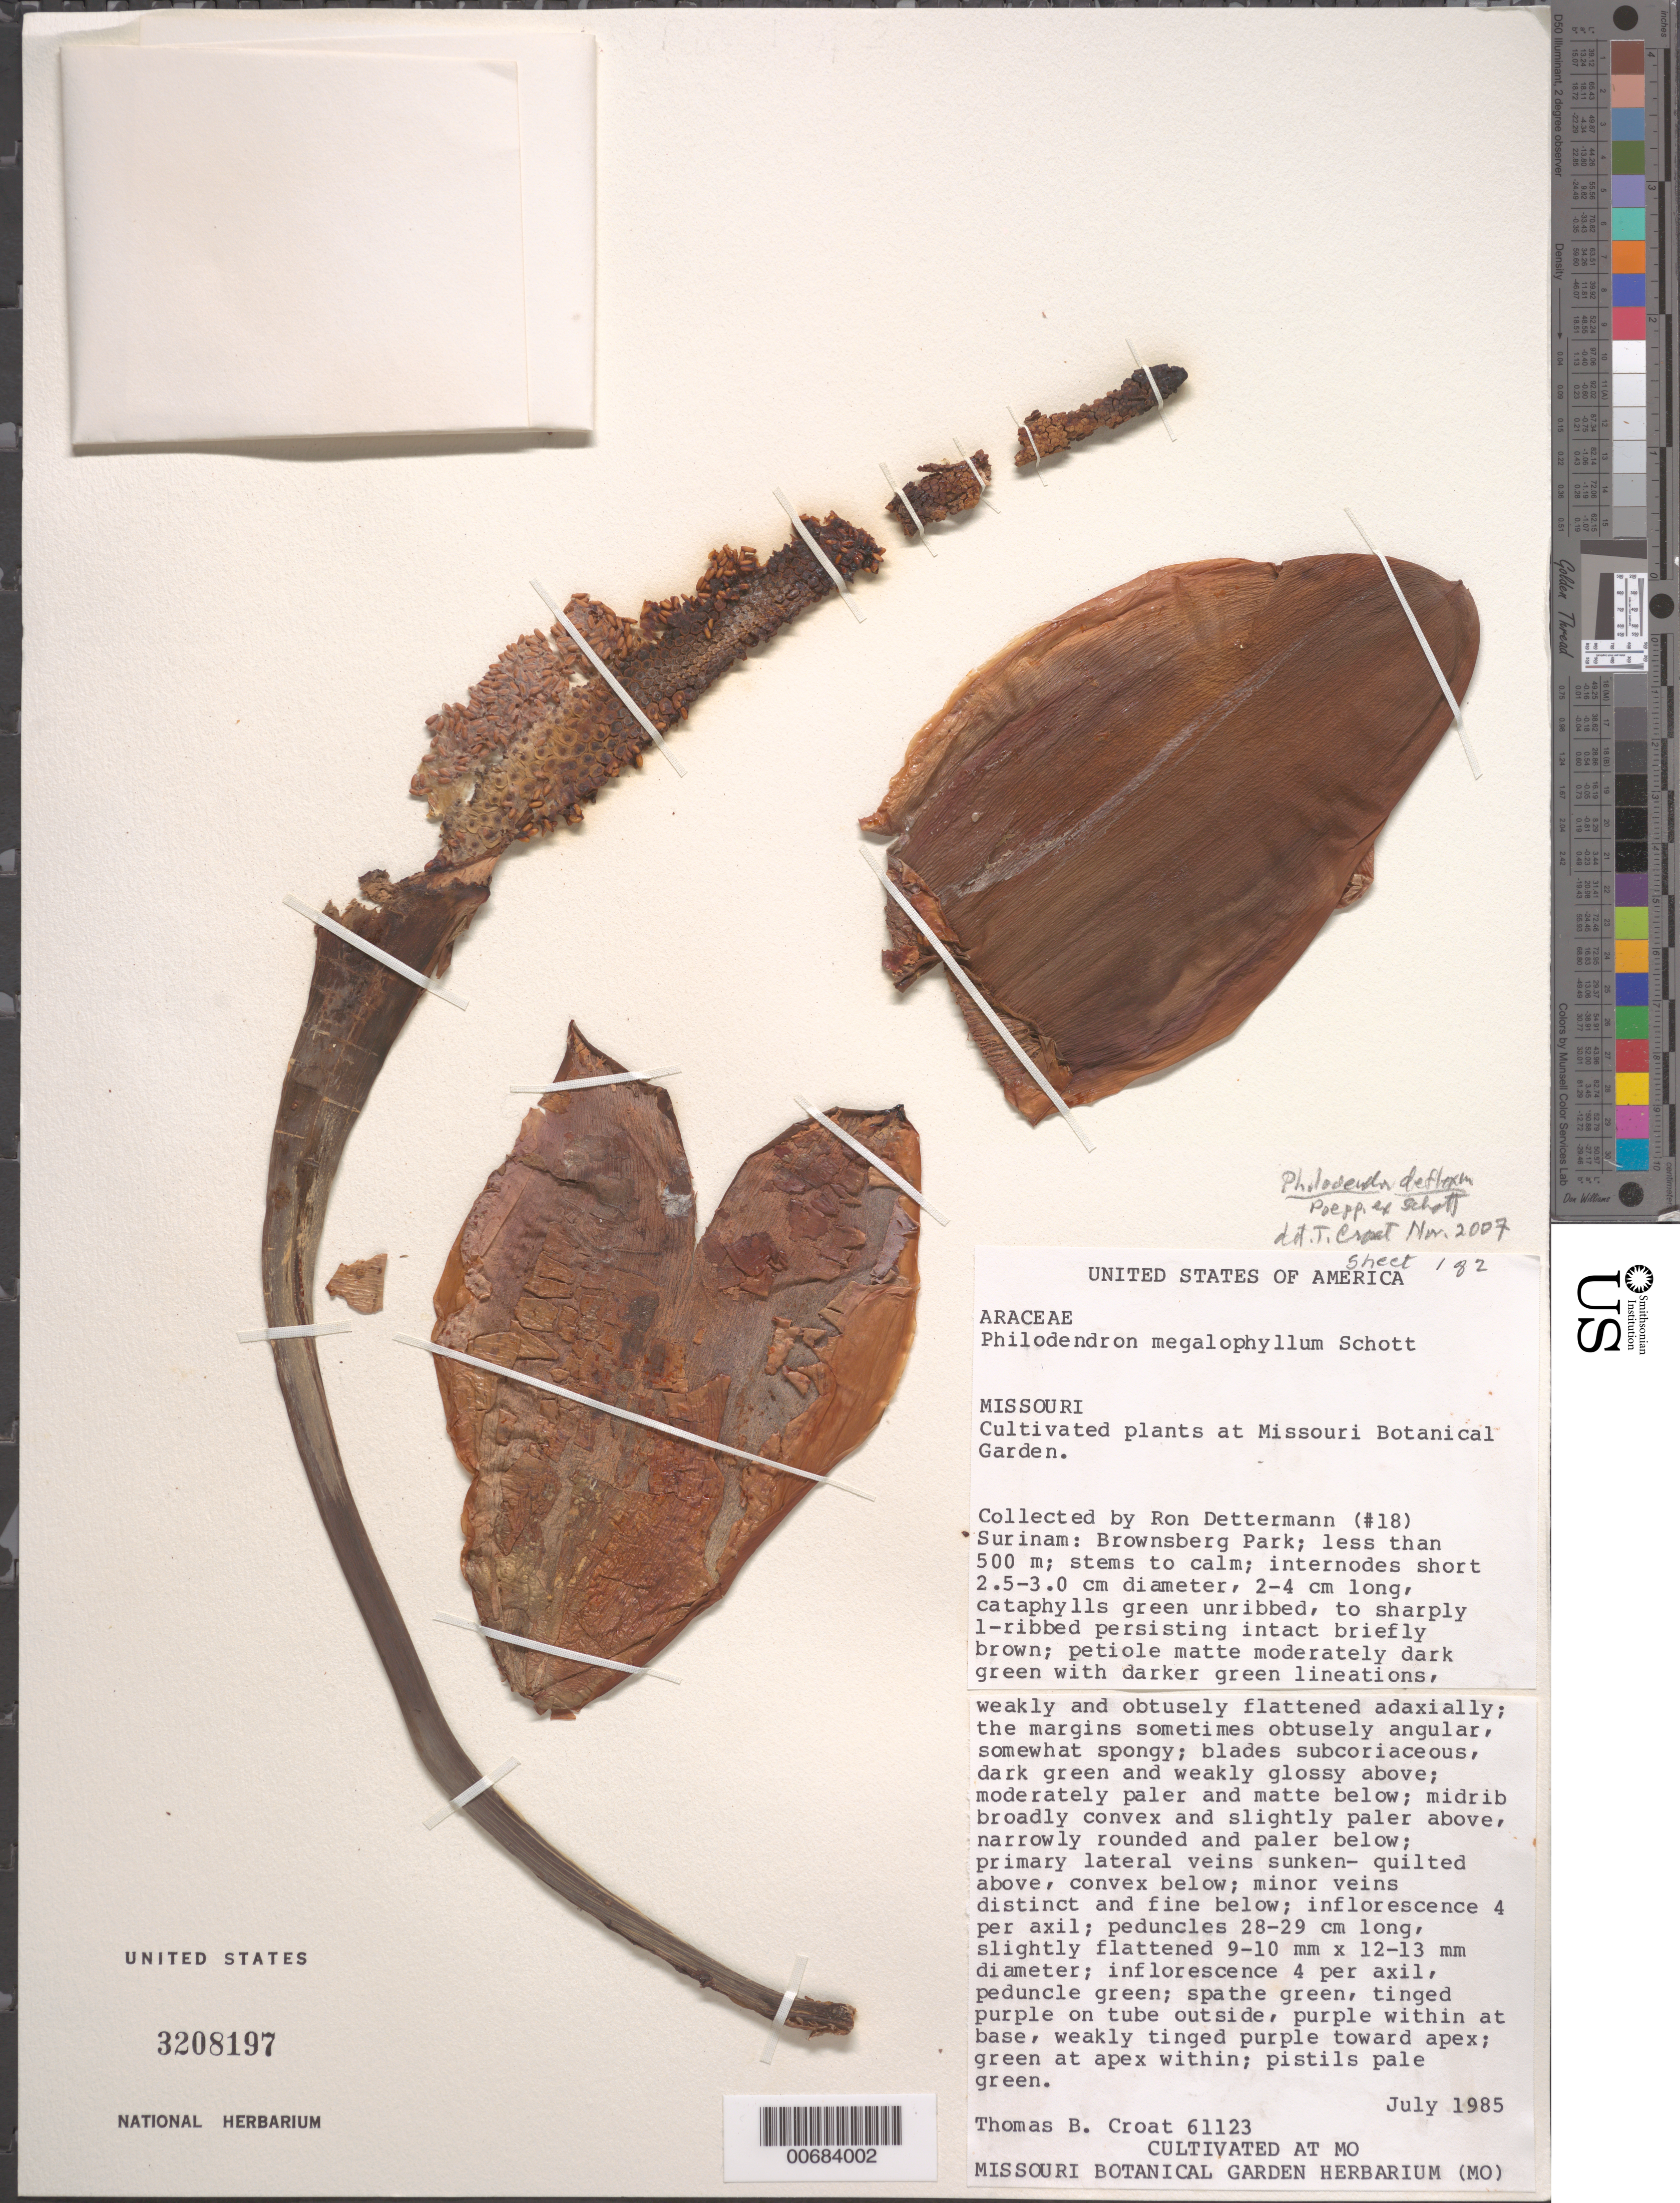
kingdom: Plantae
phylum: Tracheophyta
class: Liliopsida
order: Alismatales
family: Araceae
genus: Philodendron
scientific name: Philodendron deflexum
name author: Poepp. ex Schott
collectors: T. B. Croat & R. Dettermann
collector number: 61123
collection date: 1985-07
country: United States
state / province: Missouri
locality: Missouri Botanical Garden. Surinam: Brownsberg Park. [unsure placement]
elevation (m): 500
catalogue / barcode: US 3208197